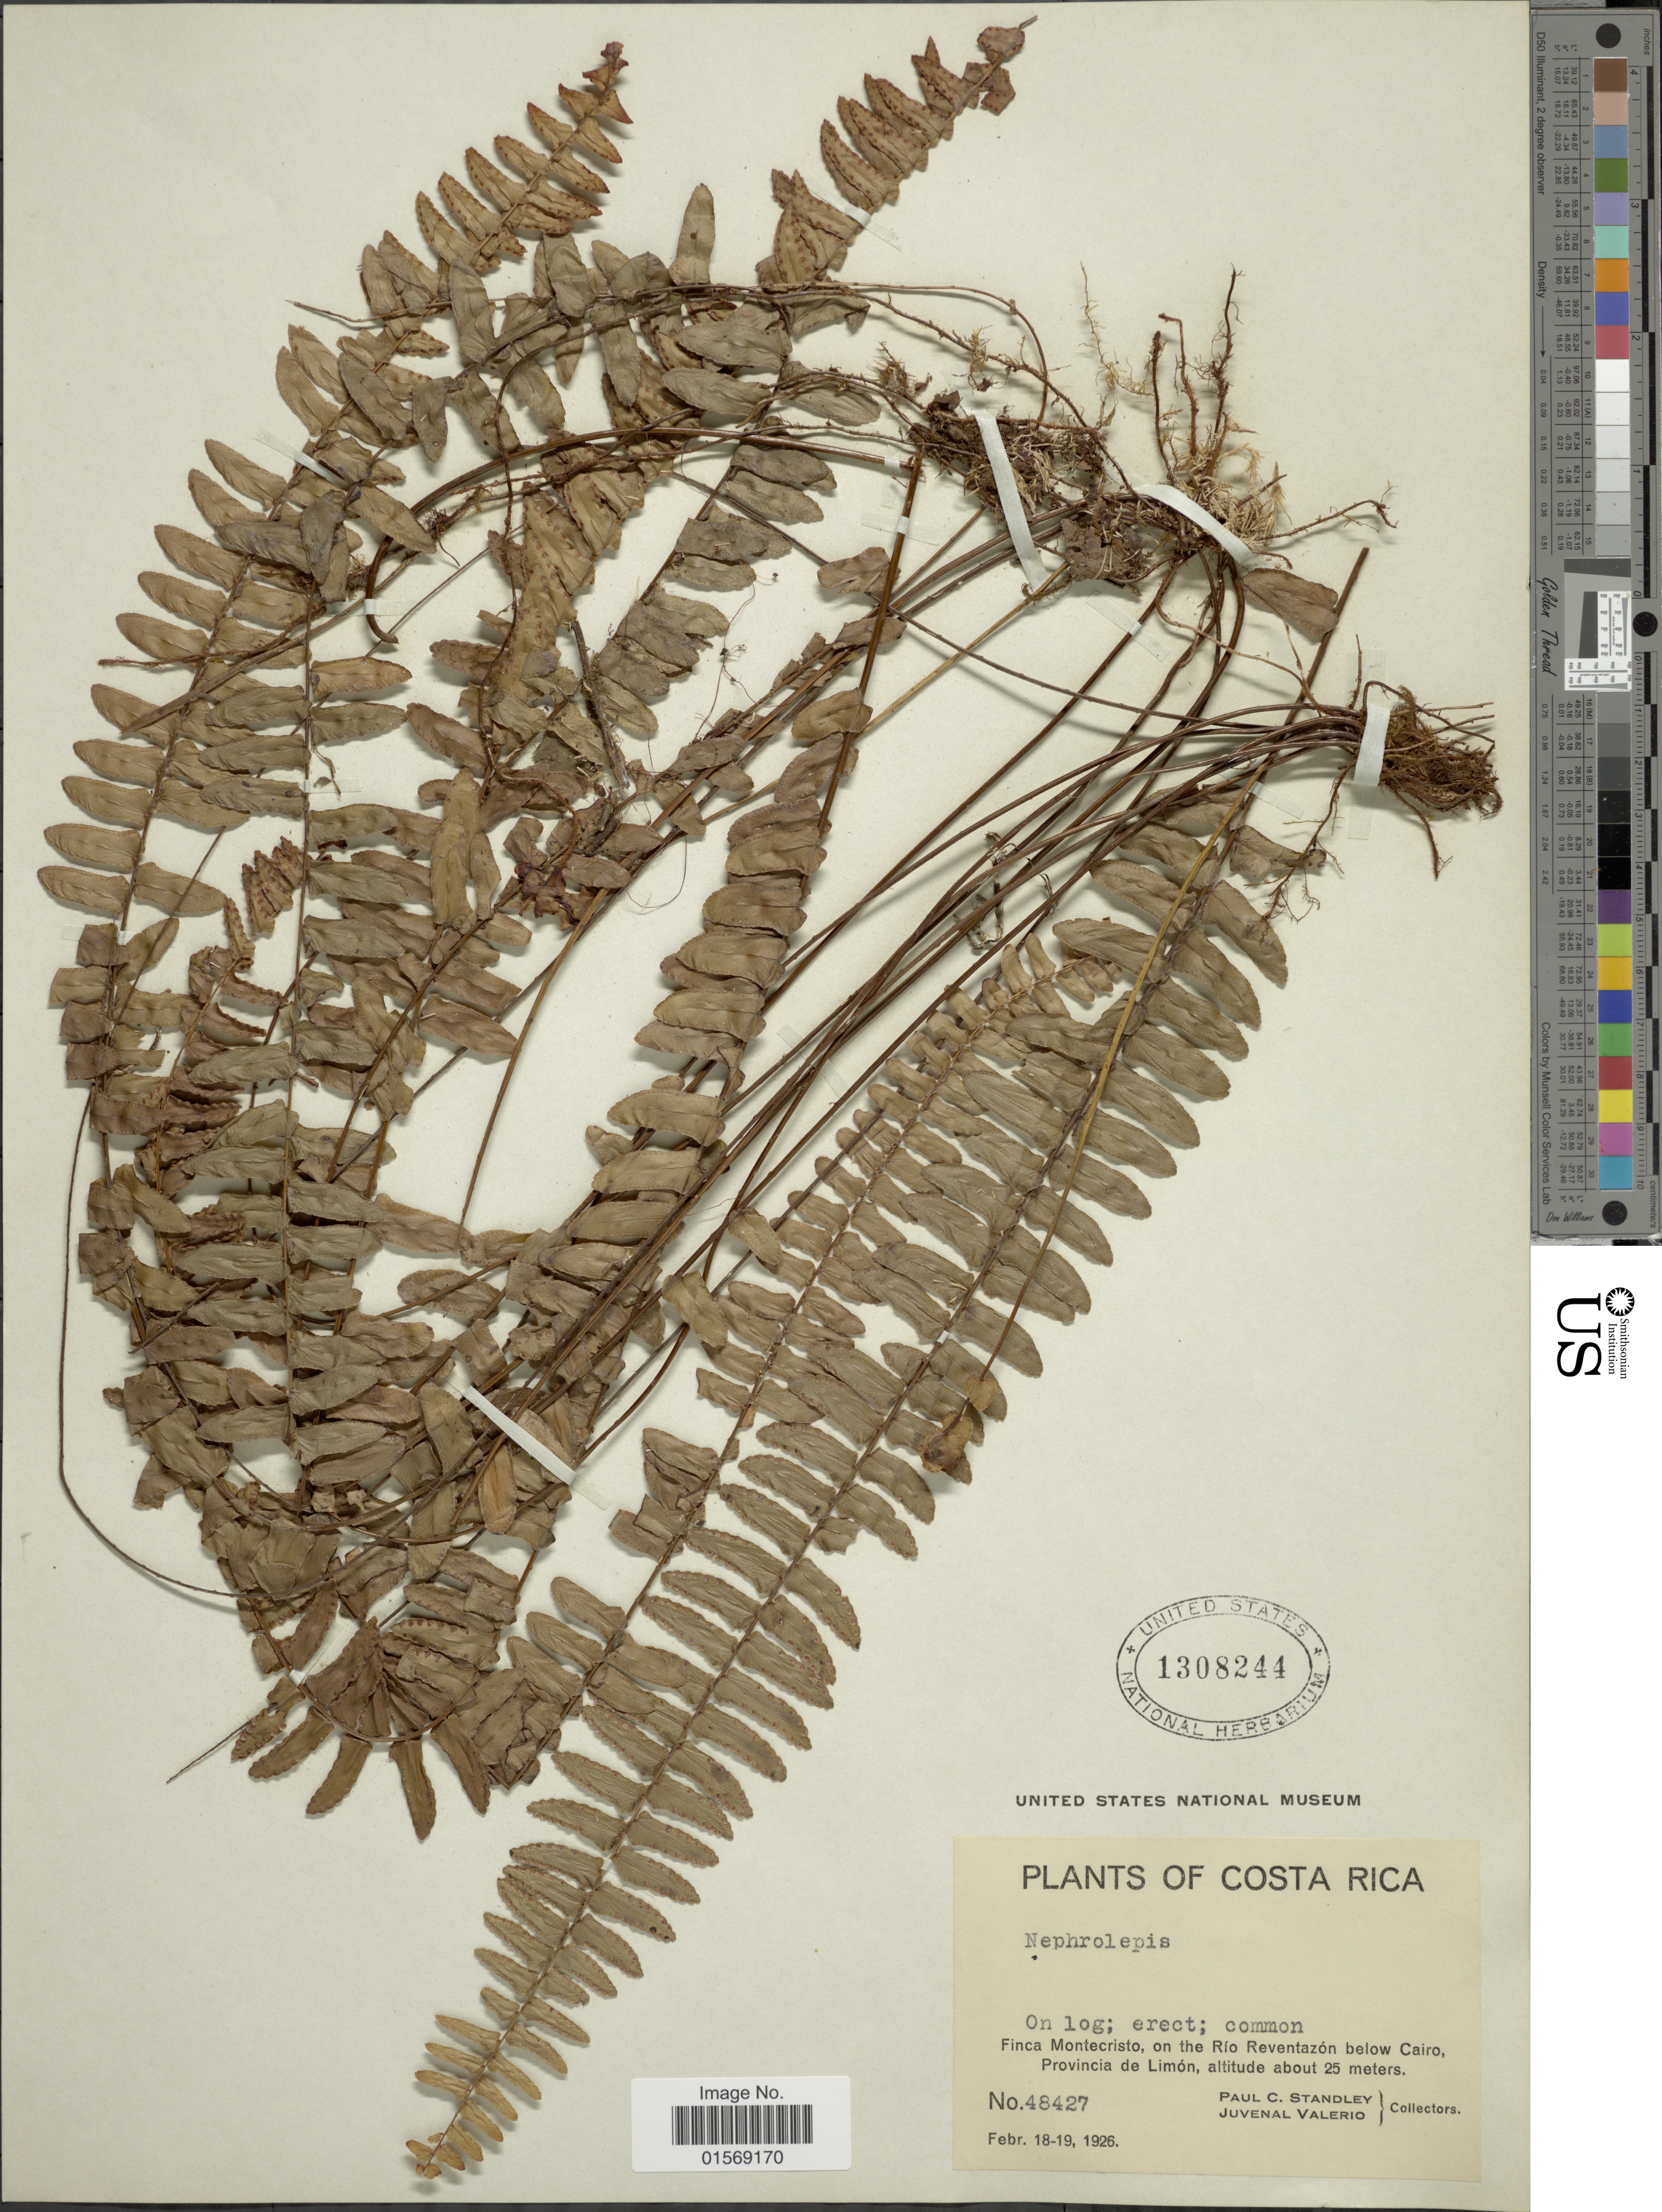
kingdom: Plantae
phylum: Tracheophyta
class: Polypodiopsida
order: Polypodiales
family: Nephrolepidaceae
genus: Nephrolepis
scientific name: Nephrolepis pendula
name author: (Raddi) J. Sm.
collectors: P. C. Standley & J. Valerio R.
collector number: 48427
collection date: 1926-02-18/1926-02-19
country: Costa Rica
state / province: Limón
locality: Costa Rica. Finca Montecristo, on the Rio Reventazon below Cairo. Provincia de Limon.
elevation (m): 25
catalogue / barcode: US 1308244